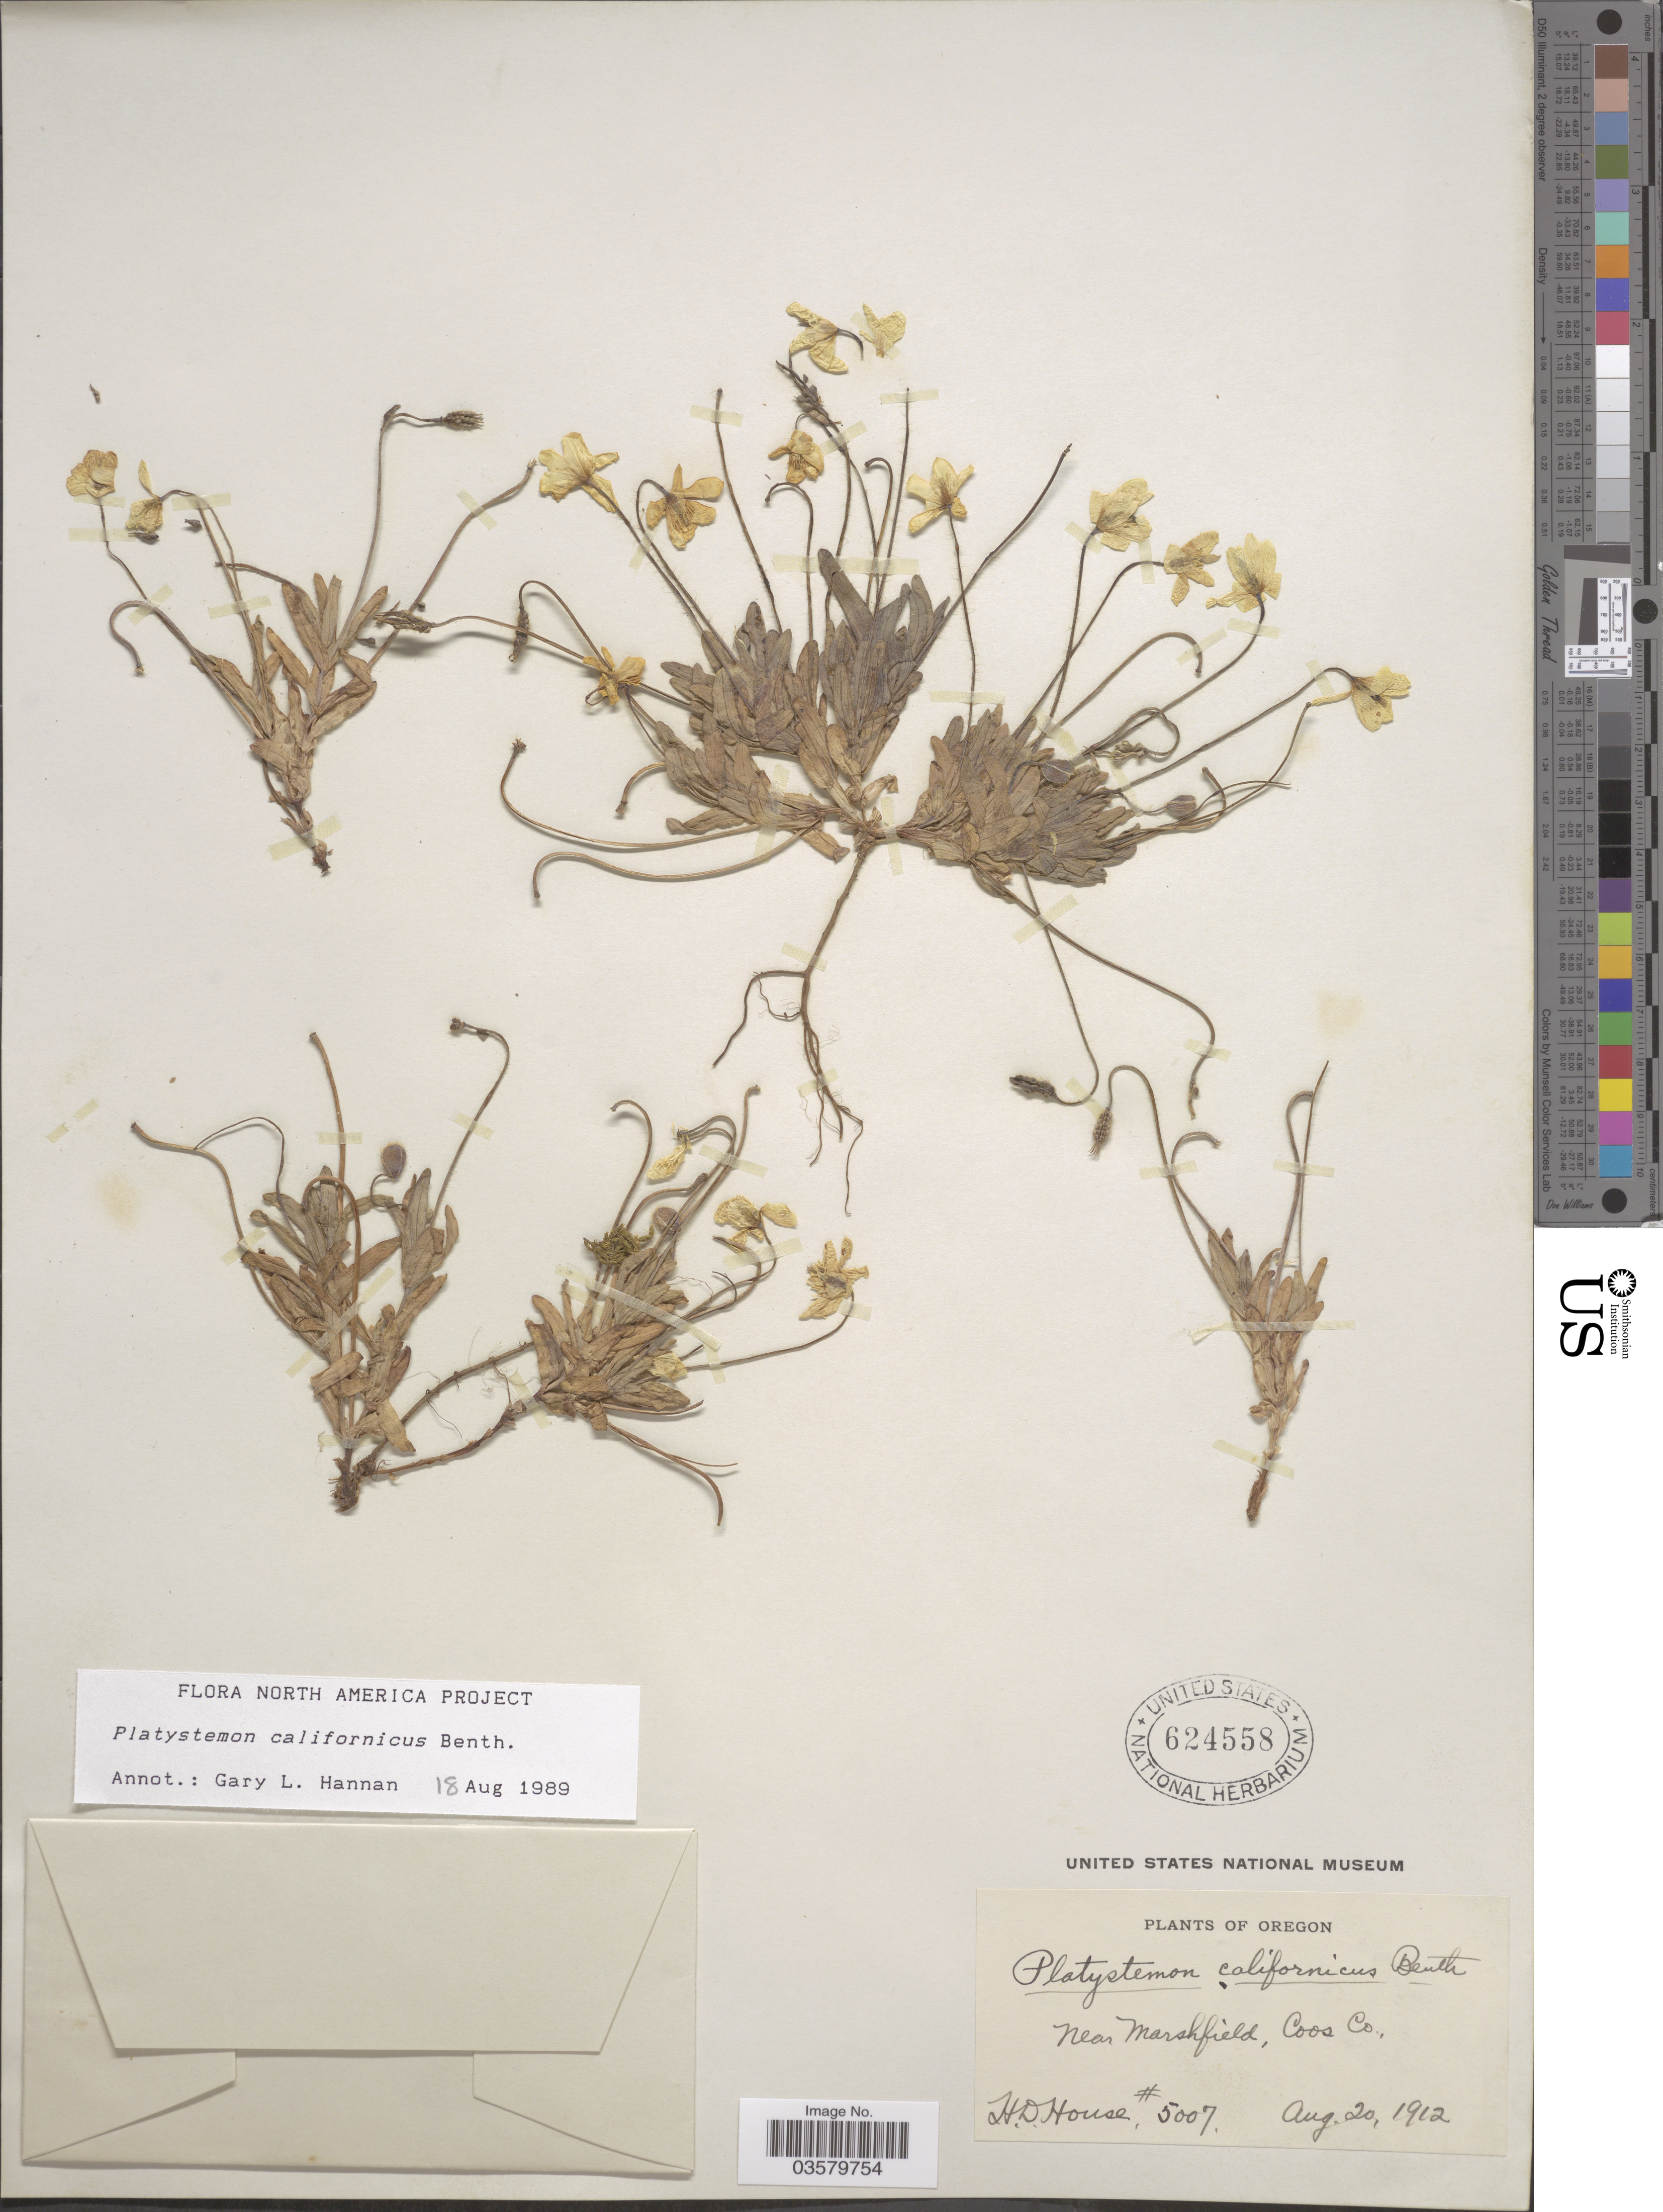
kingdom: Plantae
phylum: Tracheophyta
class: Magnoliopsida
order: Ranunculales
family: Papaveraceae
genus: Platystemon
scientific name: Platystemon californicus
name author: Benth.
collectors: H. D. House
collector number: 5007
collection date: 1912-08-20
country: United States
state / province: Oregon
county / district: Coos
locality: Near Marshfield, Coos Co.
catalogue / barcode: US 624558